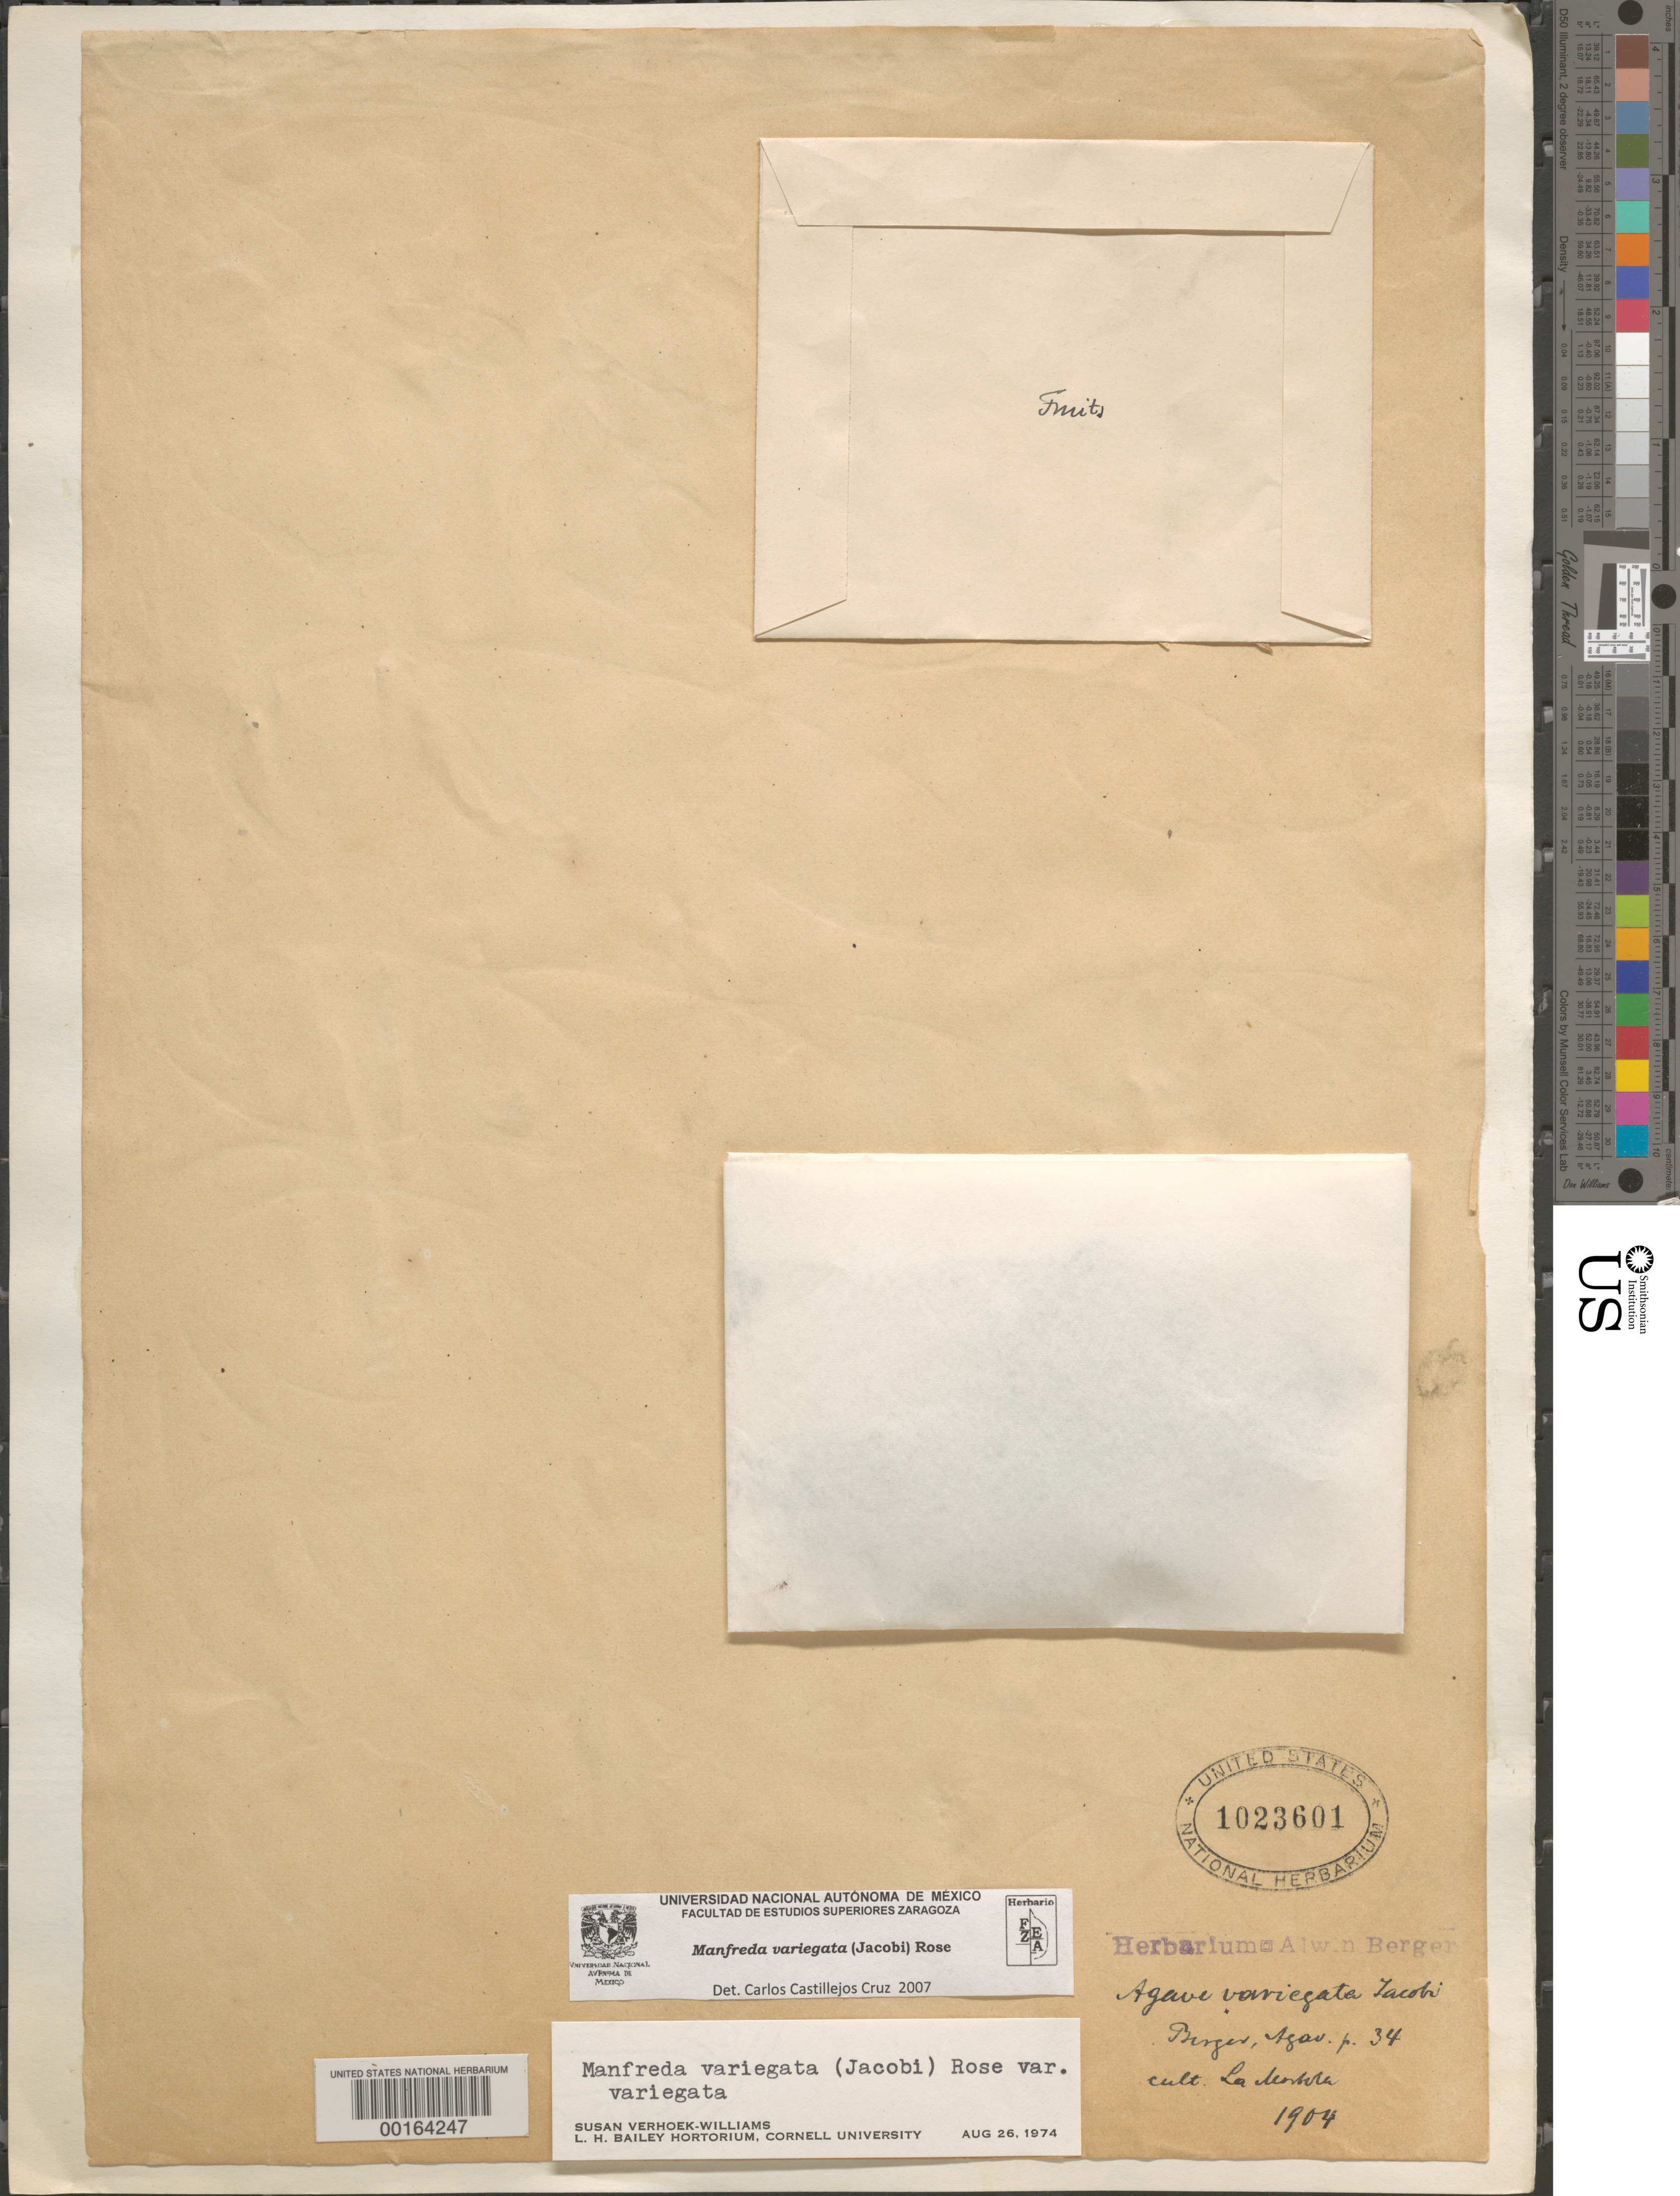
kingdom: Plantae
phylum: Tracheophyta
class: Liliopsida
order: Asparagales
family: Asparagaceae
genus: Manfreda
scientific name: Manfreda variegata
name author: (Jacobi) Rose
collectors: ex herb. A. Berger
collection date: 1909-06-02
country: Mexico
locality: Cultivated at La Mortola, Italy.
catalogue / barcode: US 1023601